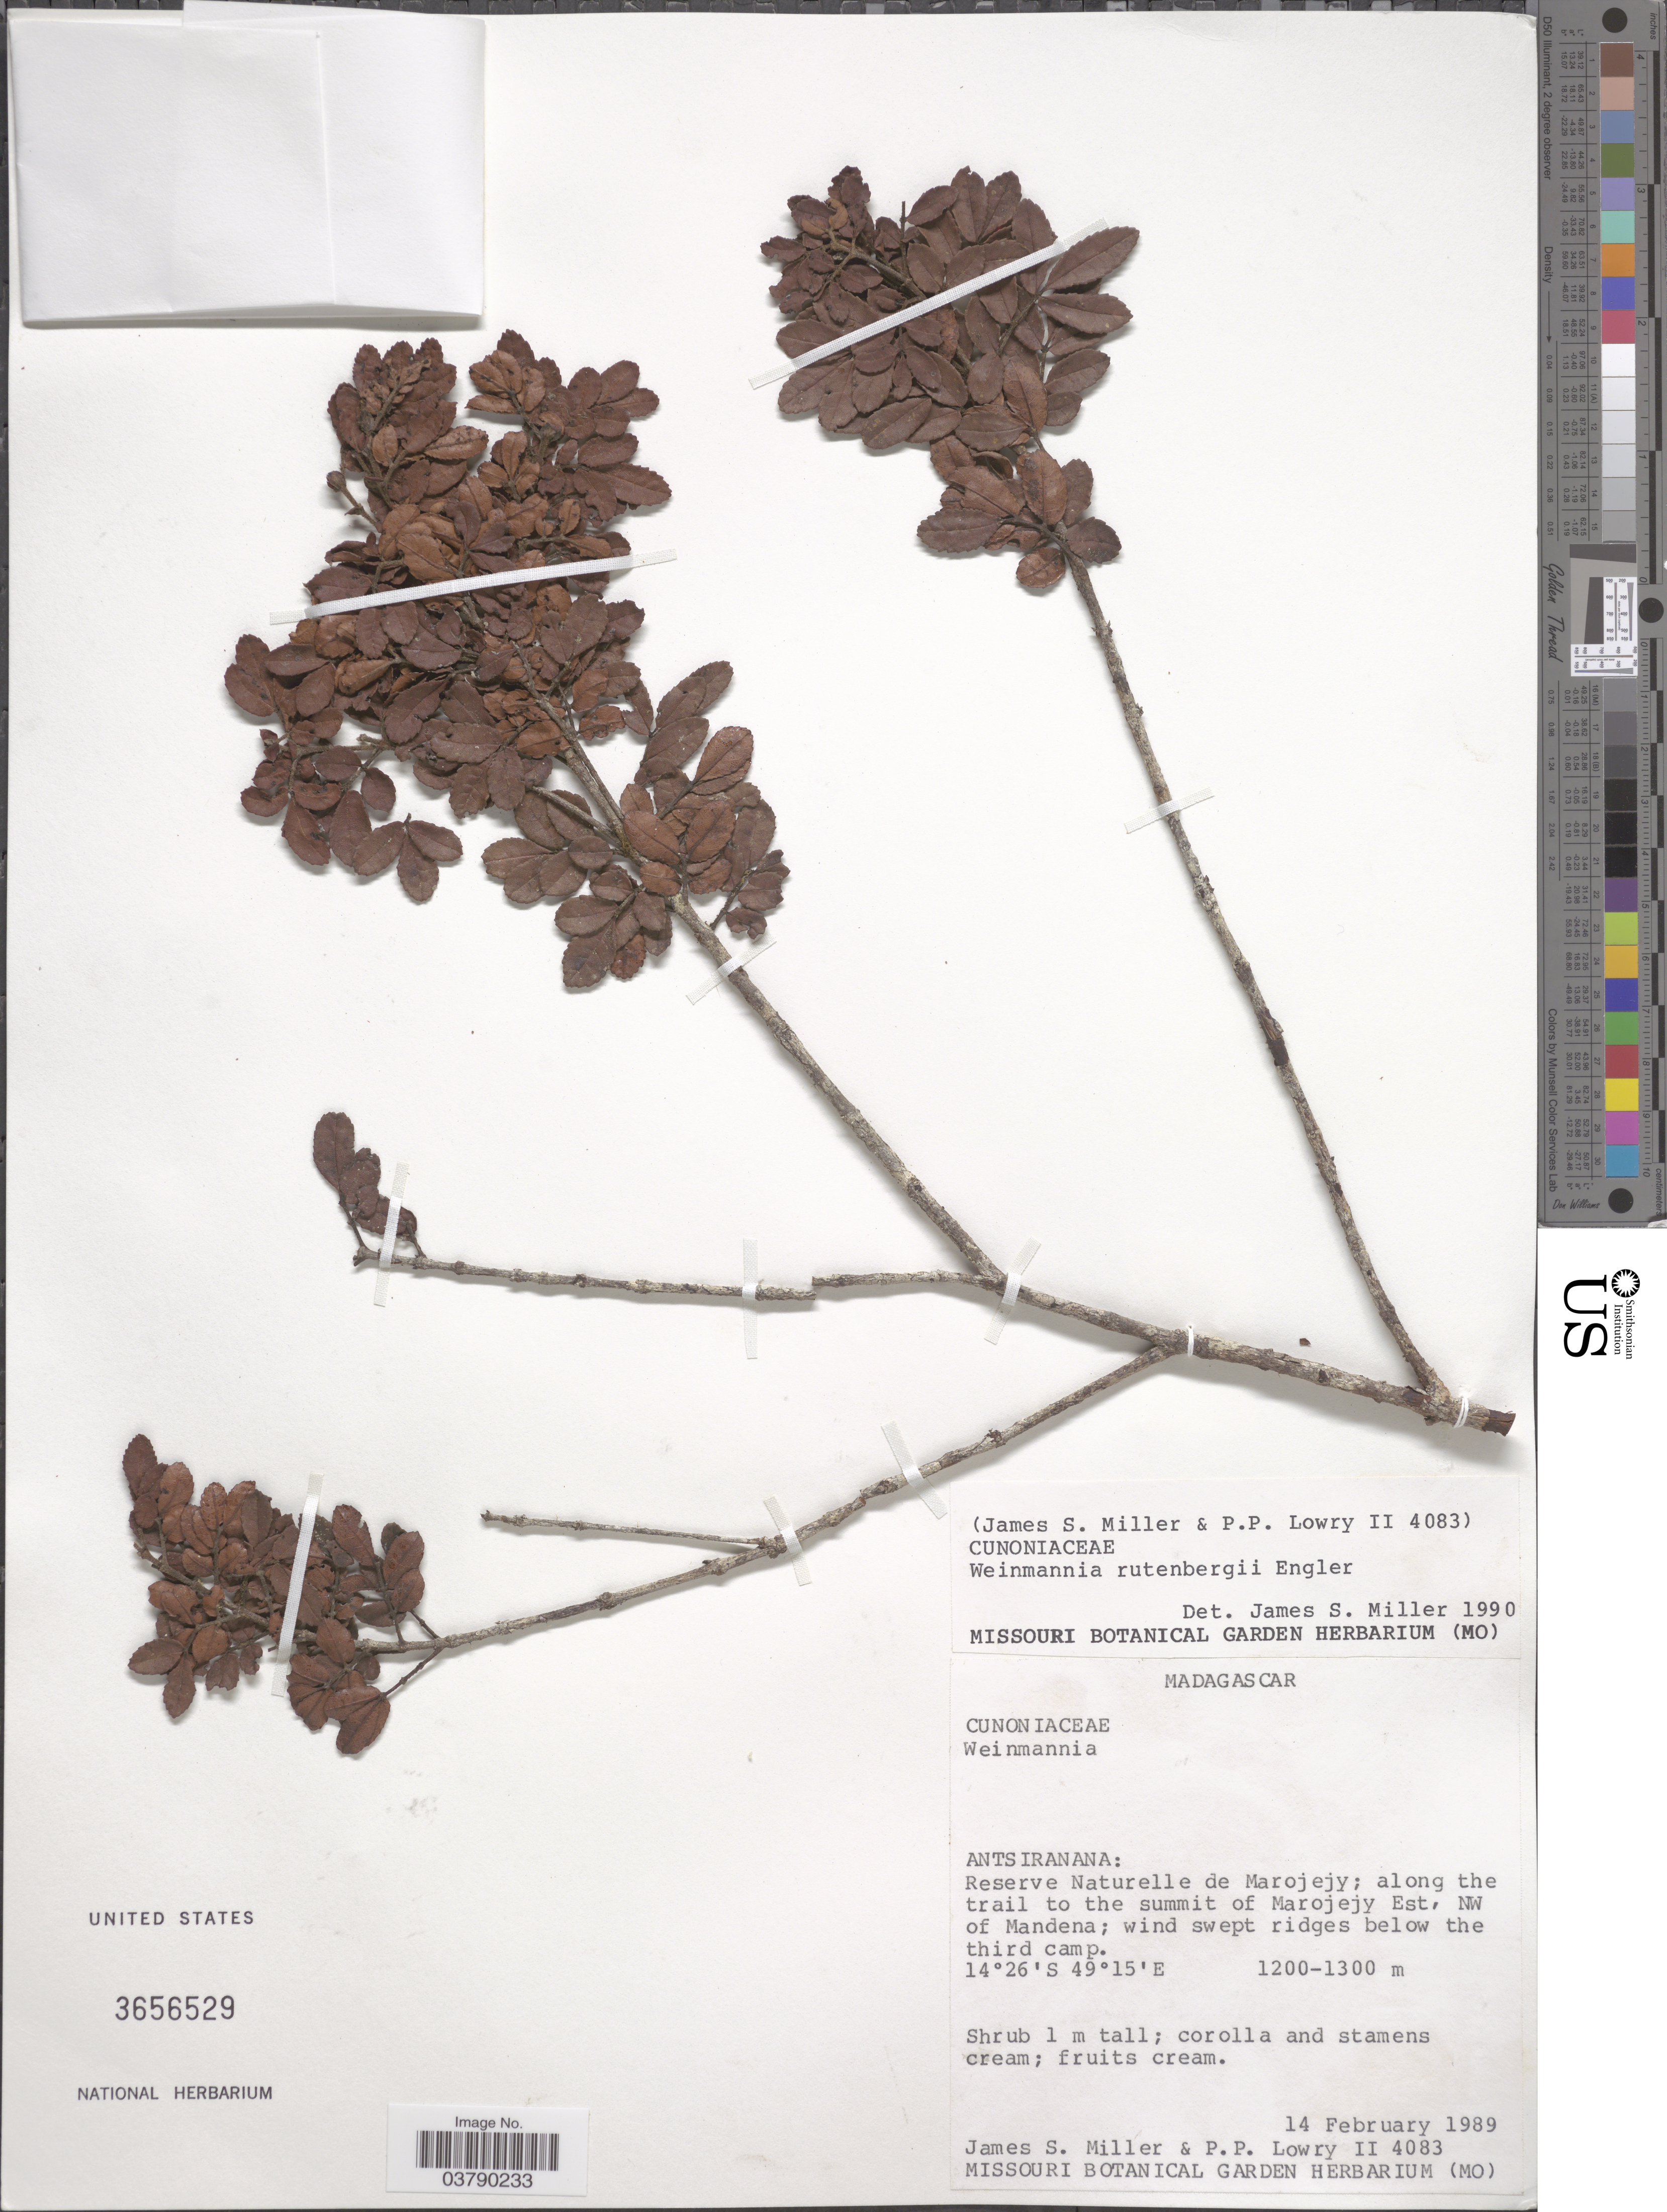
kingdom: Plantae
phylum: Tracheophyta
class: Magnoliopsida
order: Oxalidales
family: Cunoniaceae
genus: Pterophylla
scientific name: Pterophylla rutenbergii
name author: (Engl.) J. Bradford & Z.S. Rogers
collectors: J. S. Miller & P. P. Lowry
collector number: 4083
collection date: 1989-02-14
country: Madagascar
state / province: Sava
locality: Reserve Naturelle de Marojejy; along the trail to the summit of Marojejy Est, NW of Mandena; wind swept ridges below the third camp.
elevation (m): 1200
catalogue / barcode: US 3656529